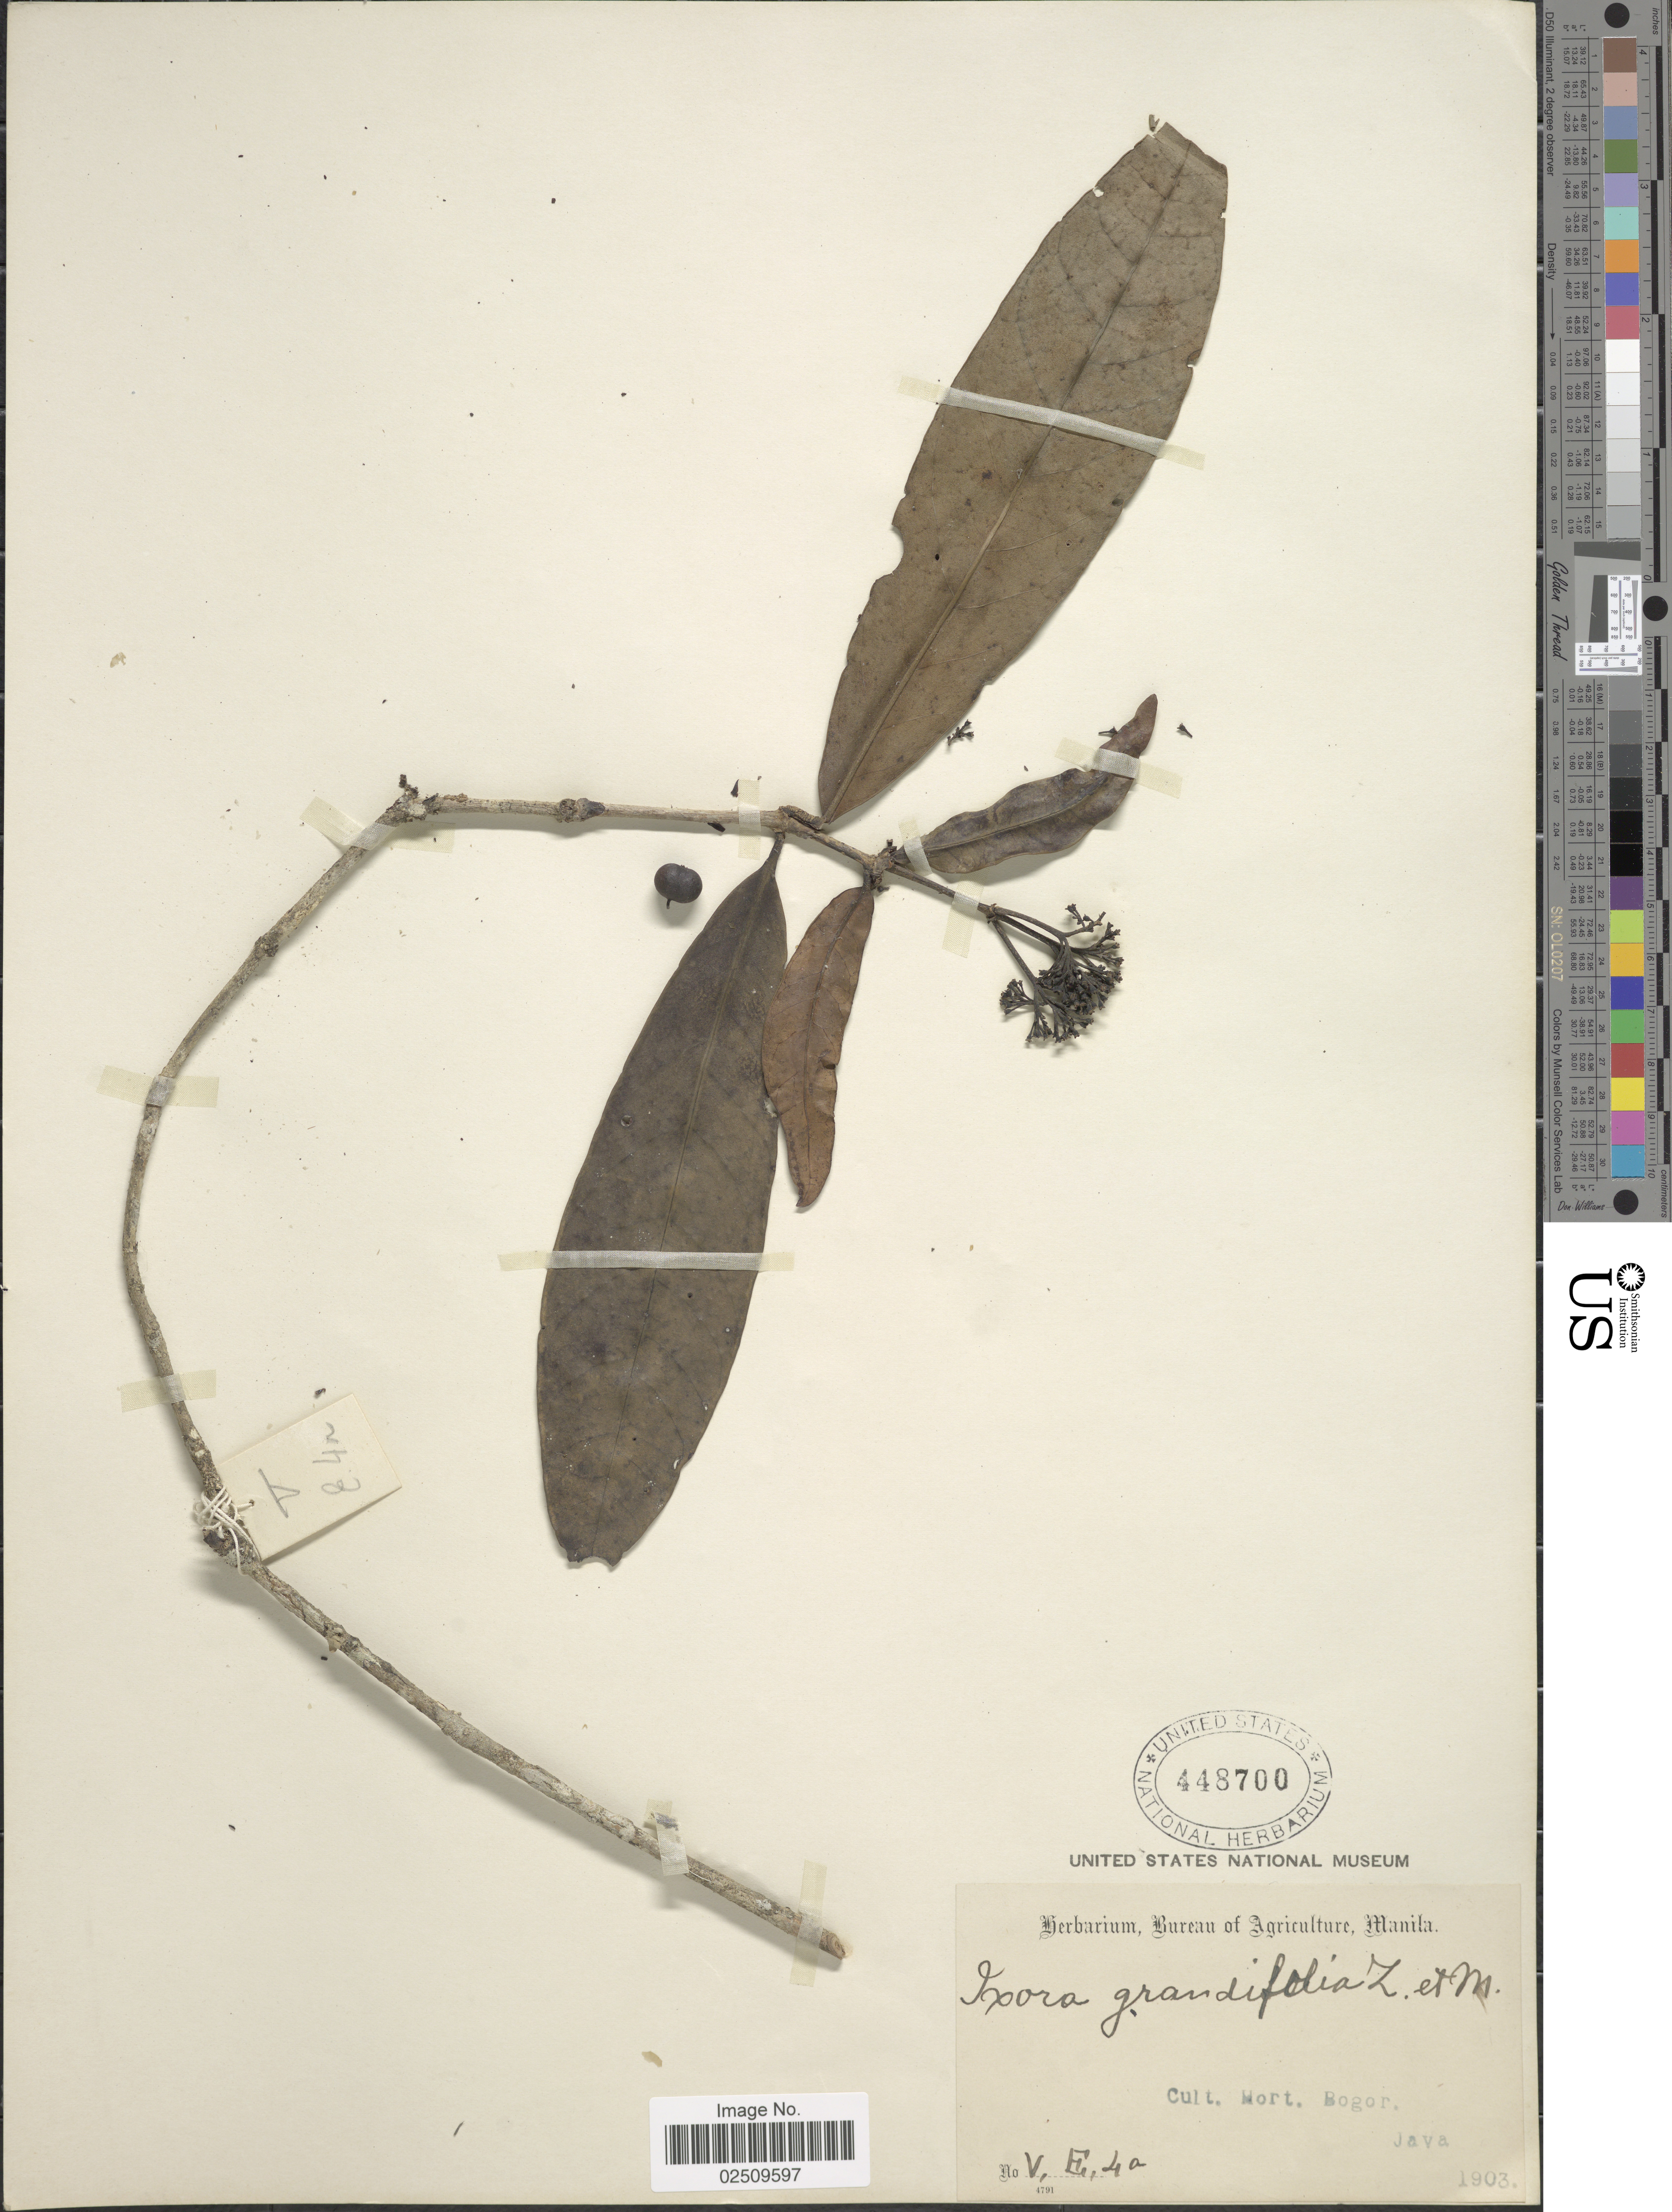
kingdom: Plantae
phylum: Tracheophyta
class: Magnoliopsida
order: Gentianales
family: Rubiaceae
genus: Ixora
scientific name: Ixora grandifolia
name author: (Blume) Zoll. & Moritzi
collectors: ex Herb. Bur. Agric. Manila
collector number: V, E,4a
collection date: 1903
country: Indonesia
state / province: Java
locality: Cult. Hort. Bogor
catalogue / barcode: US 448700